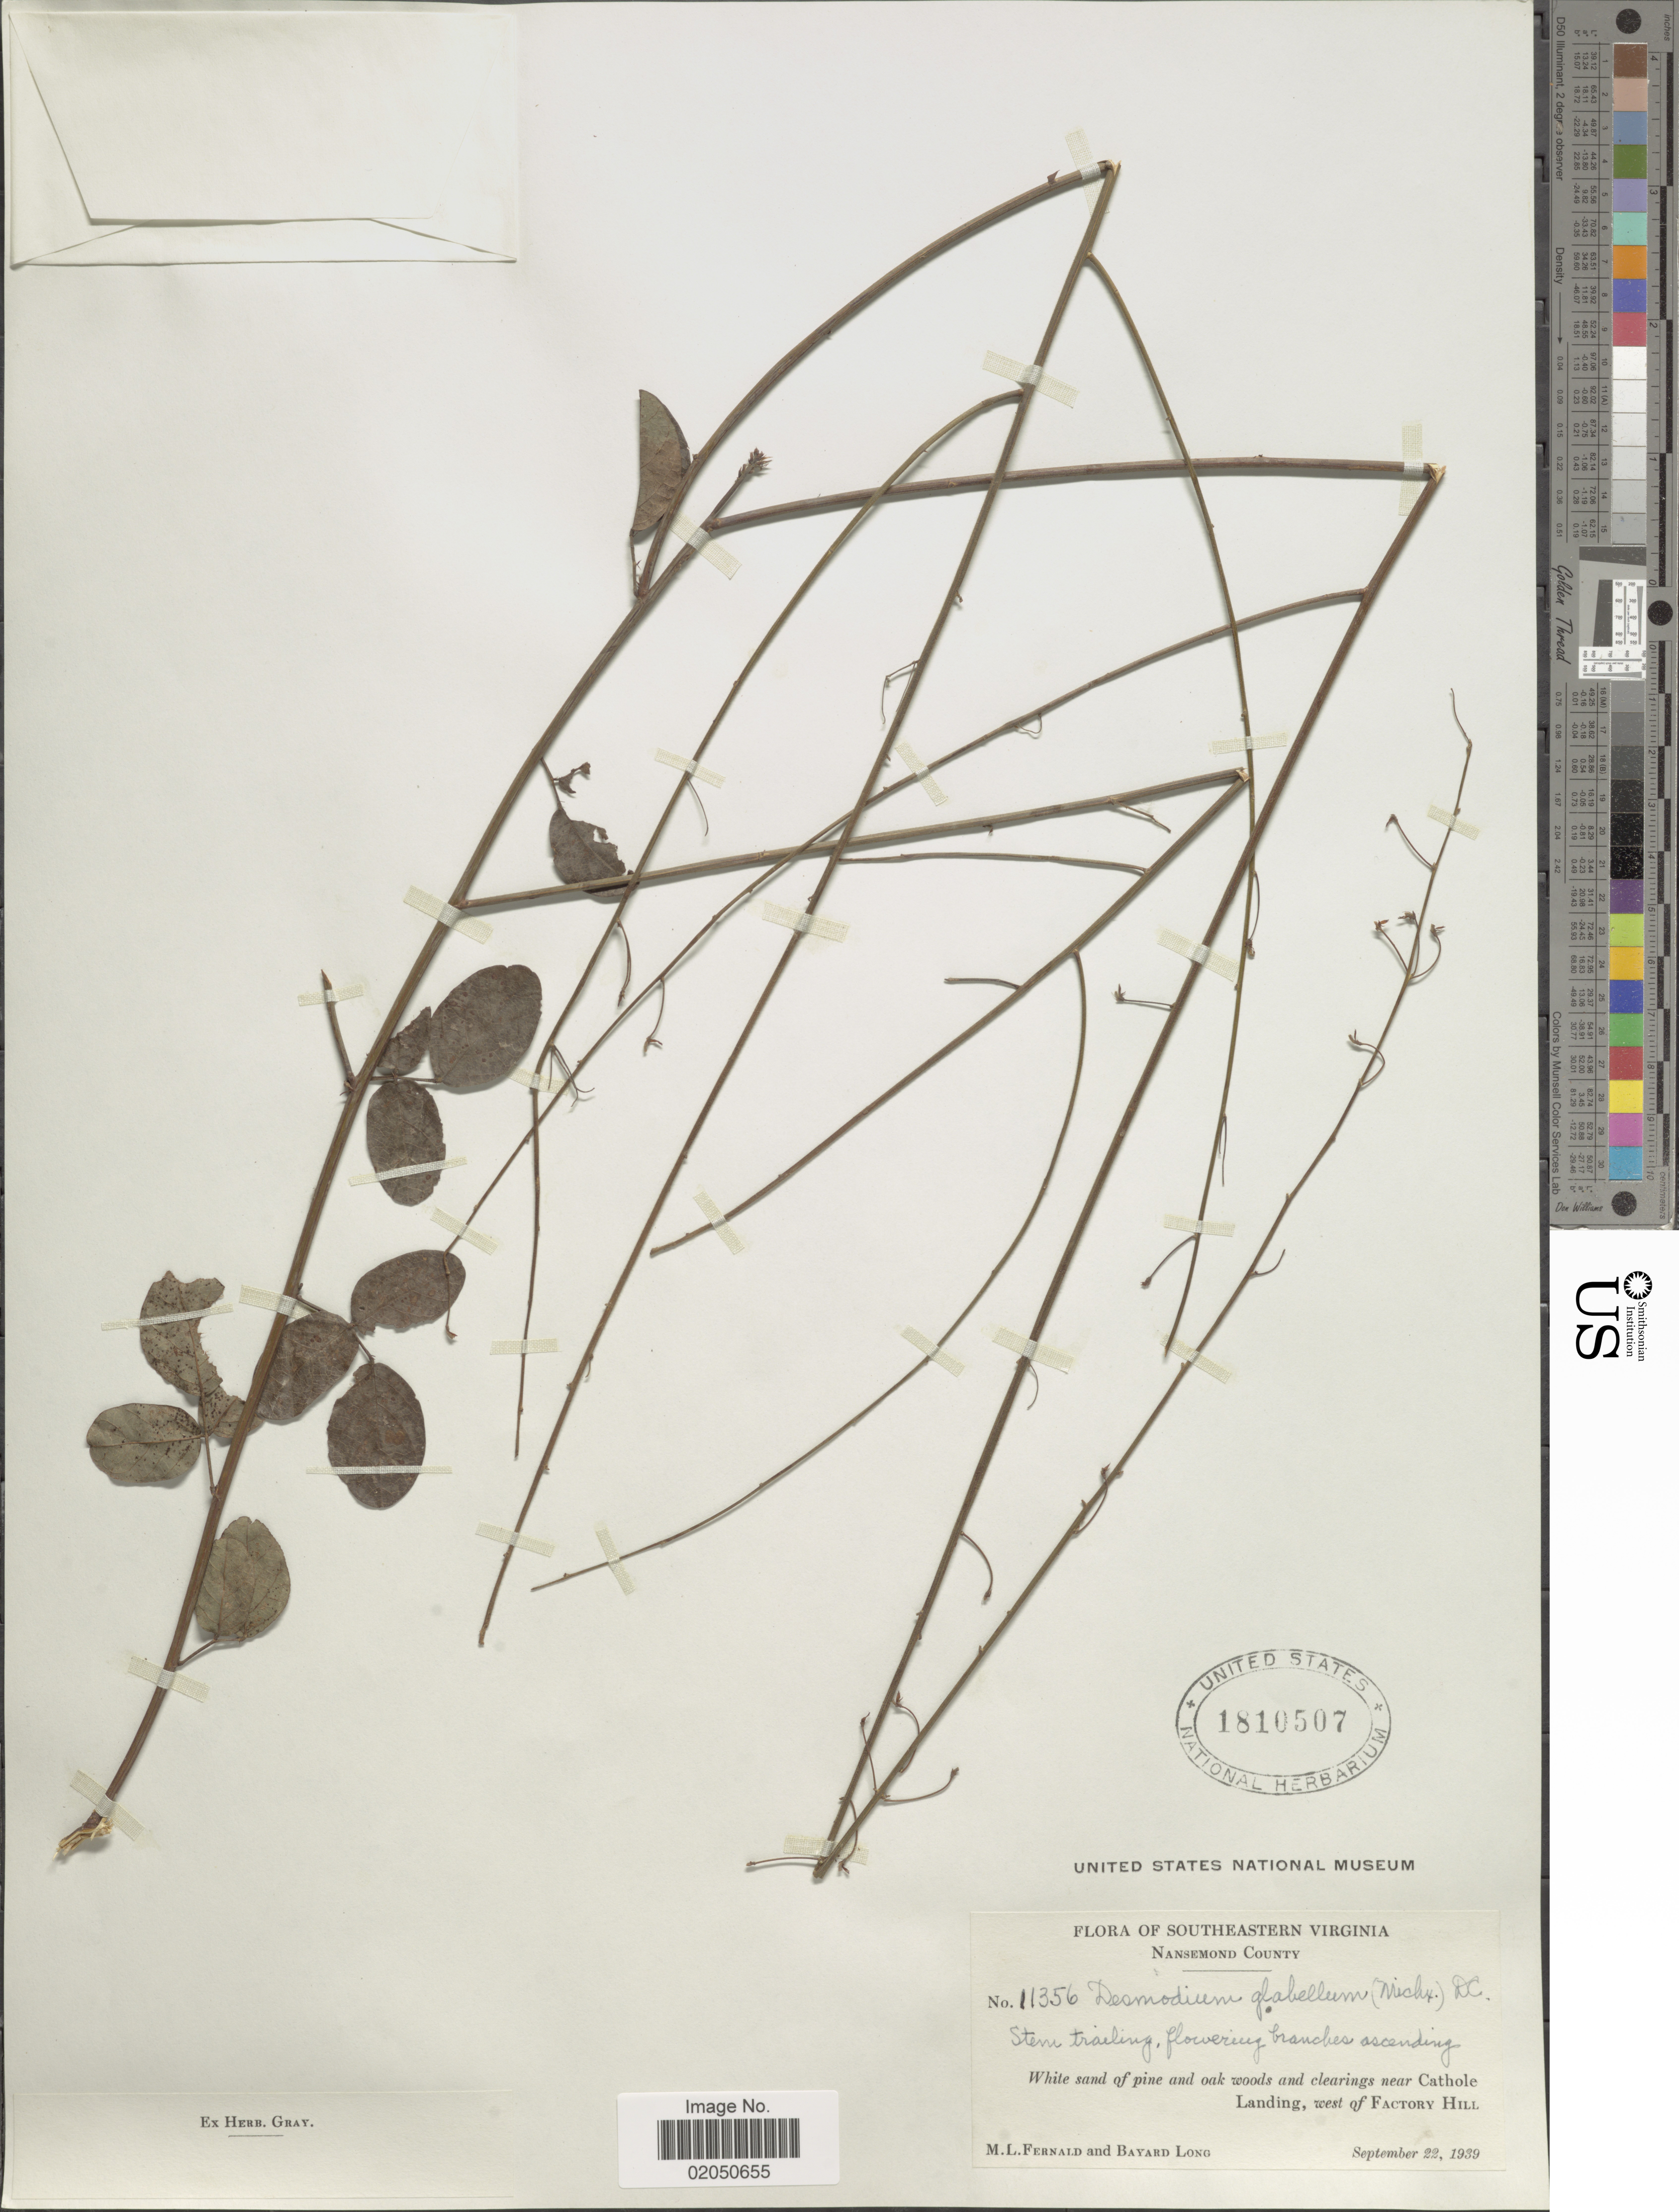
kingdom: Plantae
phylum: Tracheophyta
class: Magnoliopsida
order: Fabales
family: Fabaceae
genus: Desmodium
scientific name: Desmodium glabellum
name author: (Michx.) DC.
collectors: M. L. Fernald & B. Long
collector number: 11356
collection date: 1939-09-22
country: United States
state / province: Virginia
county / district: City of Suffolk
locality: Southeastern Virginia, Nansemond County, near Cathole Landing, west of Factory Hill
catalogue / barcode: US 1810507